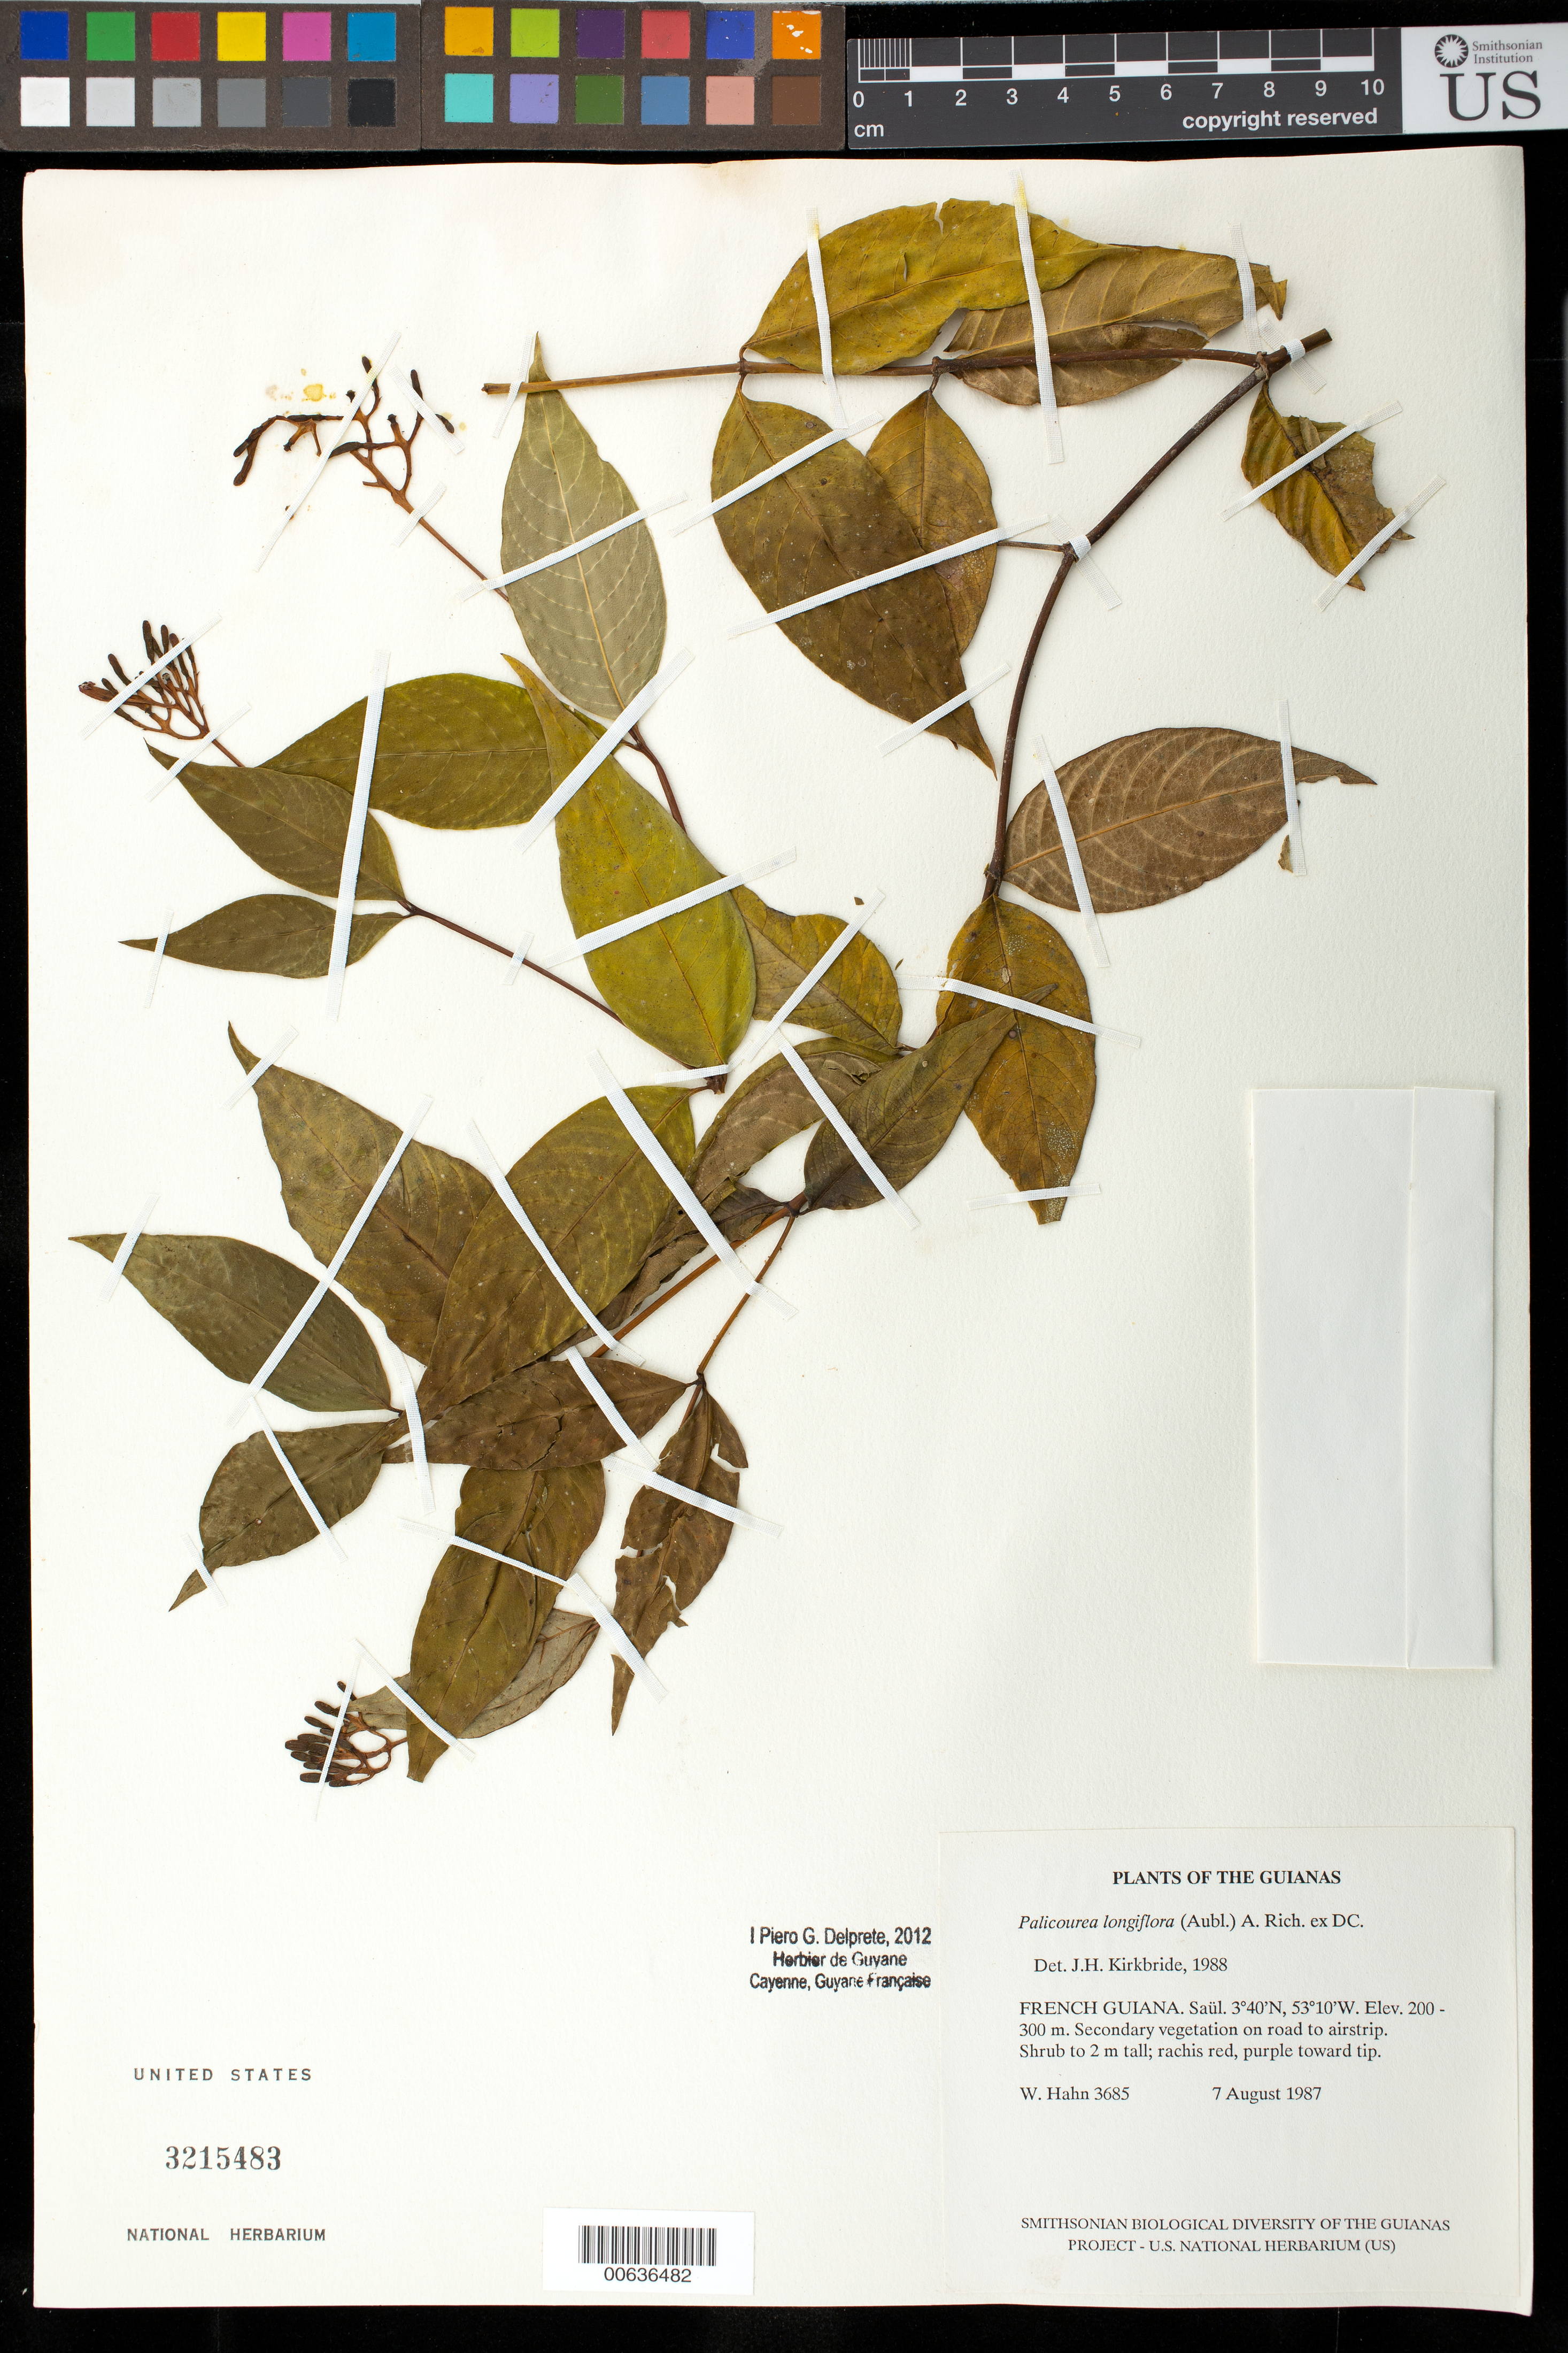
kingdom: Plantae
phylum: Tracheophyta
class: Magnoliopsida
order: Gentianales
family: Rubiaceae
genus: Palicourea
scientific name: Palicourea longiflora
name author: (Aubl.) A. Rich.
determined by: Kirkbride, J. H.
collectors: W. Hahn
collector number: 3685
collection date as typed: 7 August 1987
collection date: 1987-08-07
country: French Guiana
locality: Saül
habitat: Secondary vegetation on road to airstrip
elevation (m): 200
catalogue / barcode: US 3215483